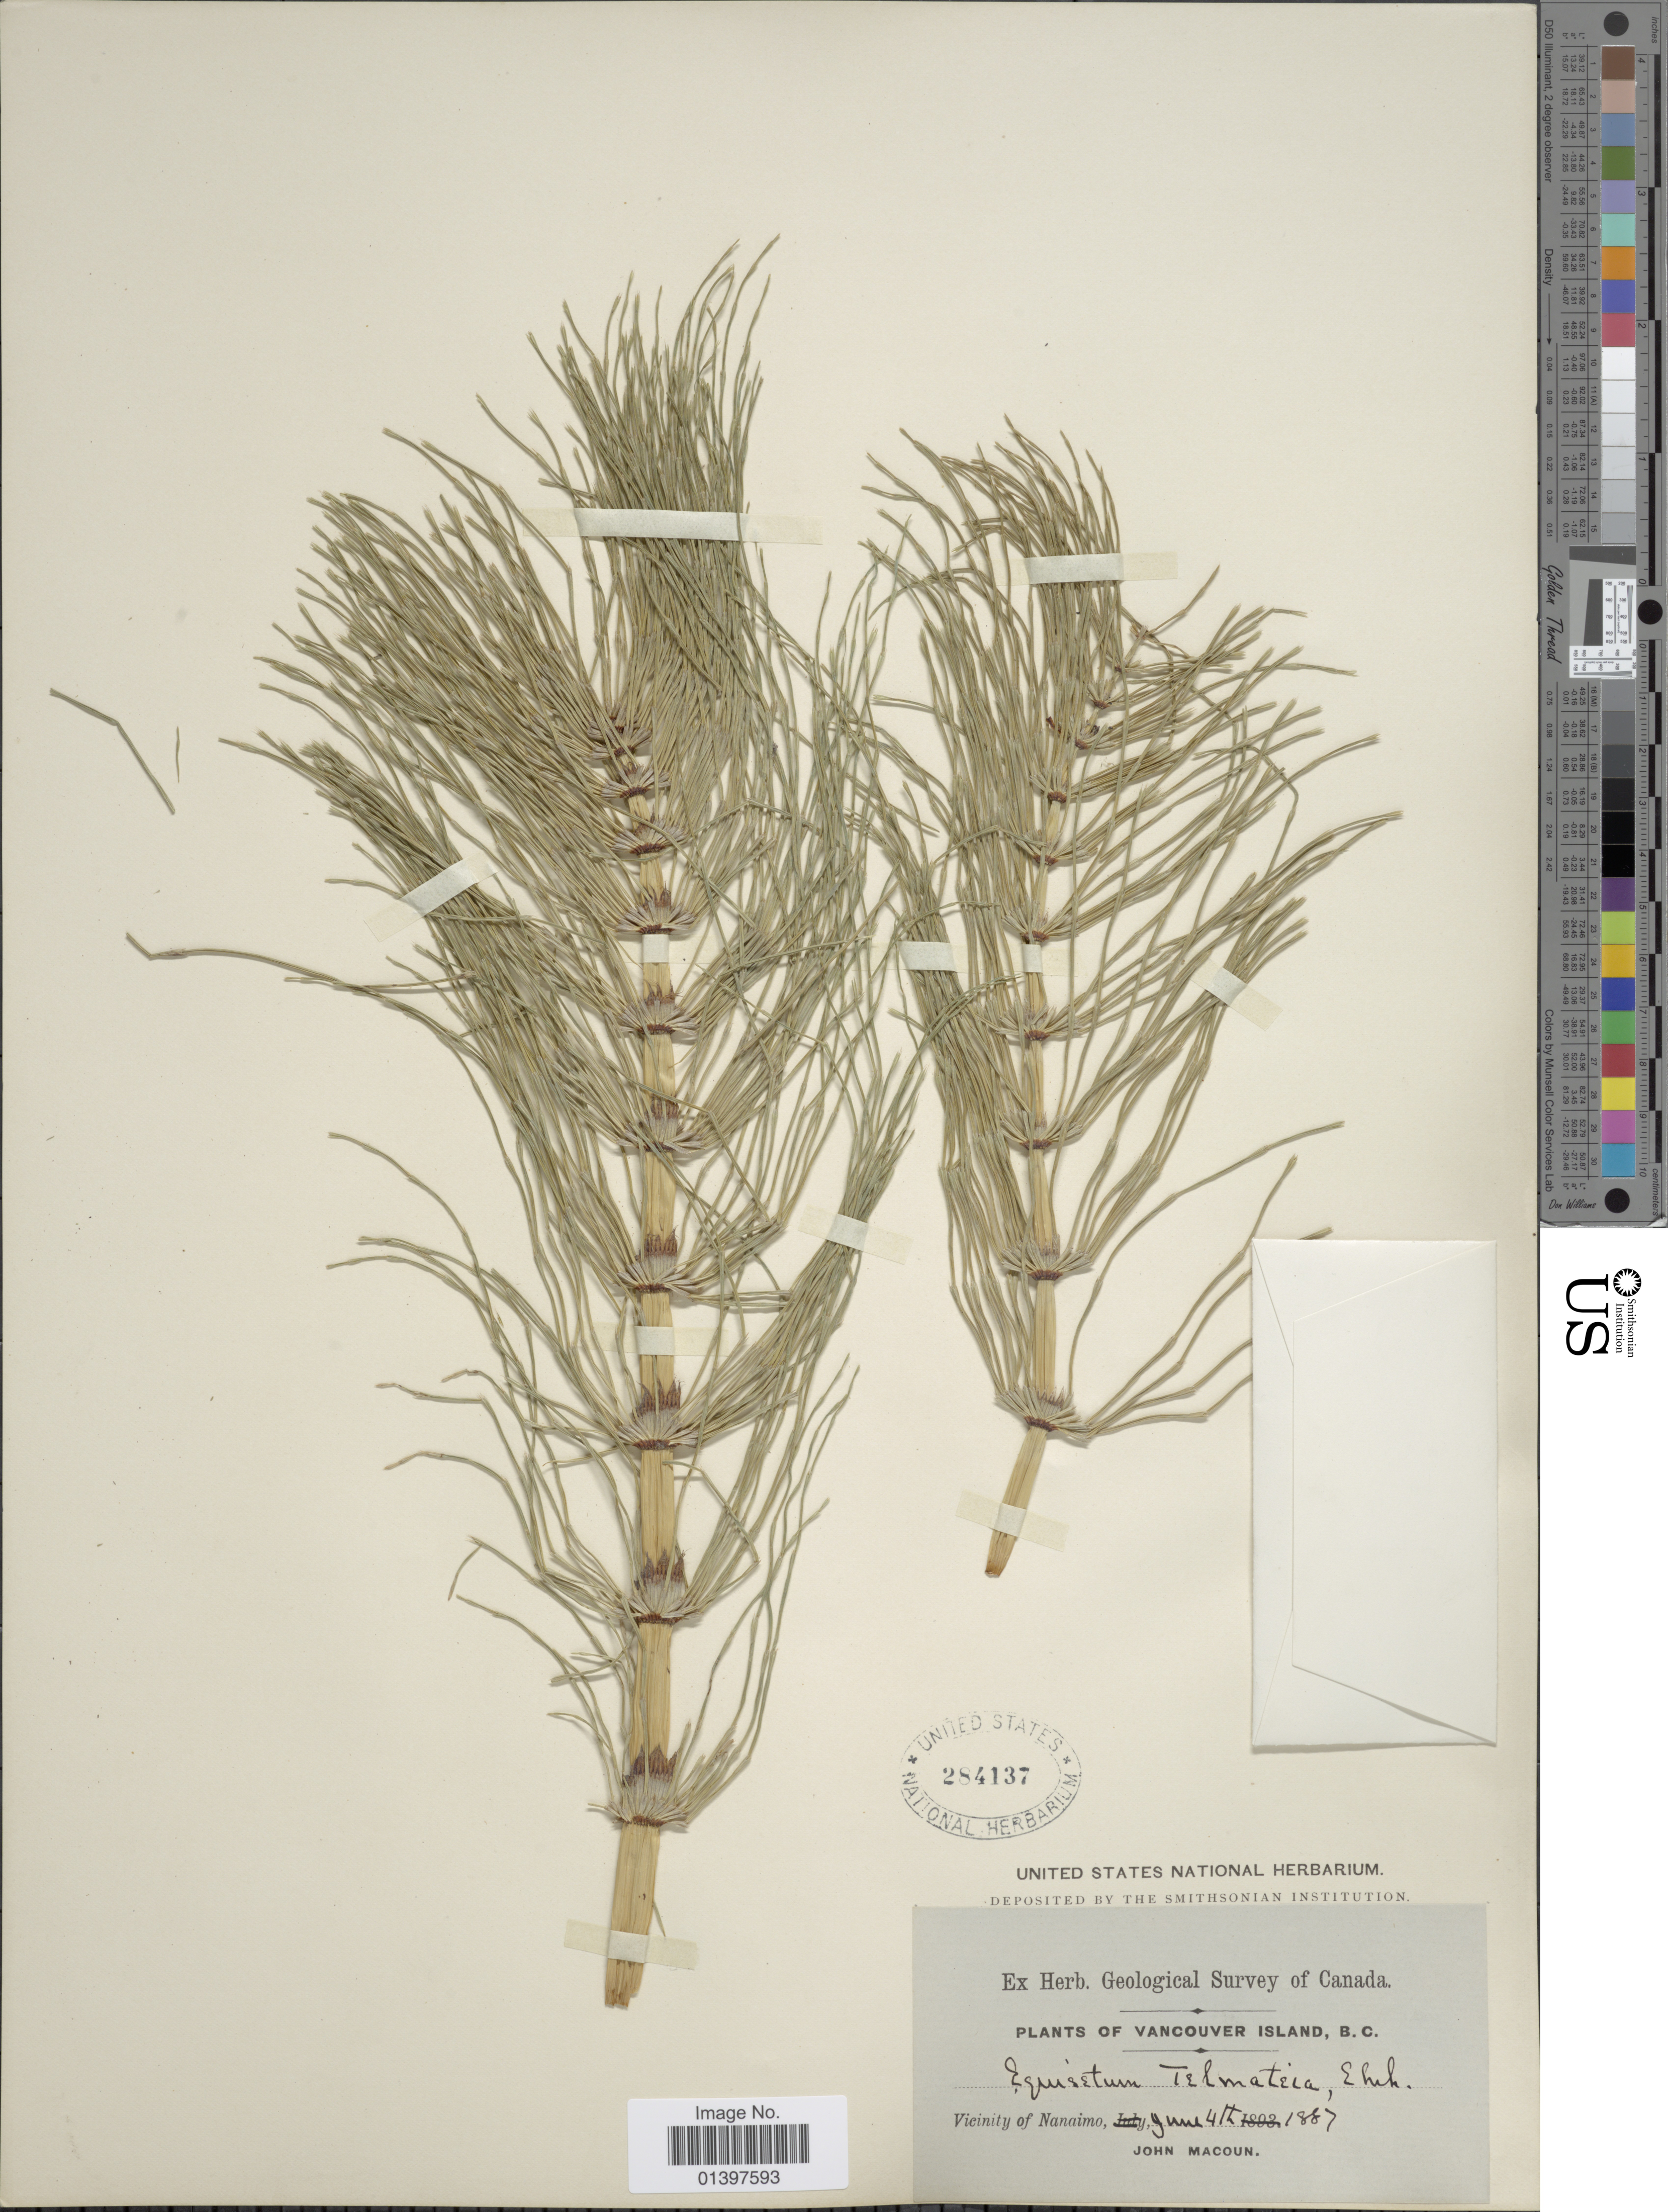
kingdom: Plantae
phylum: Tracheophyta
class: Polypodiopsida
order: Equisetales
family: Equisetaceae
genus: Equisetum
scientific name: Equisetum telmateia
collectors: J. Macoun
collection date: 1887-06-04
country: Canada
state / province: British Columbia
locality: Vancouver Island. Vicinity of Nanaimo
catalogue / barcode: US 284137